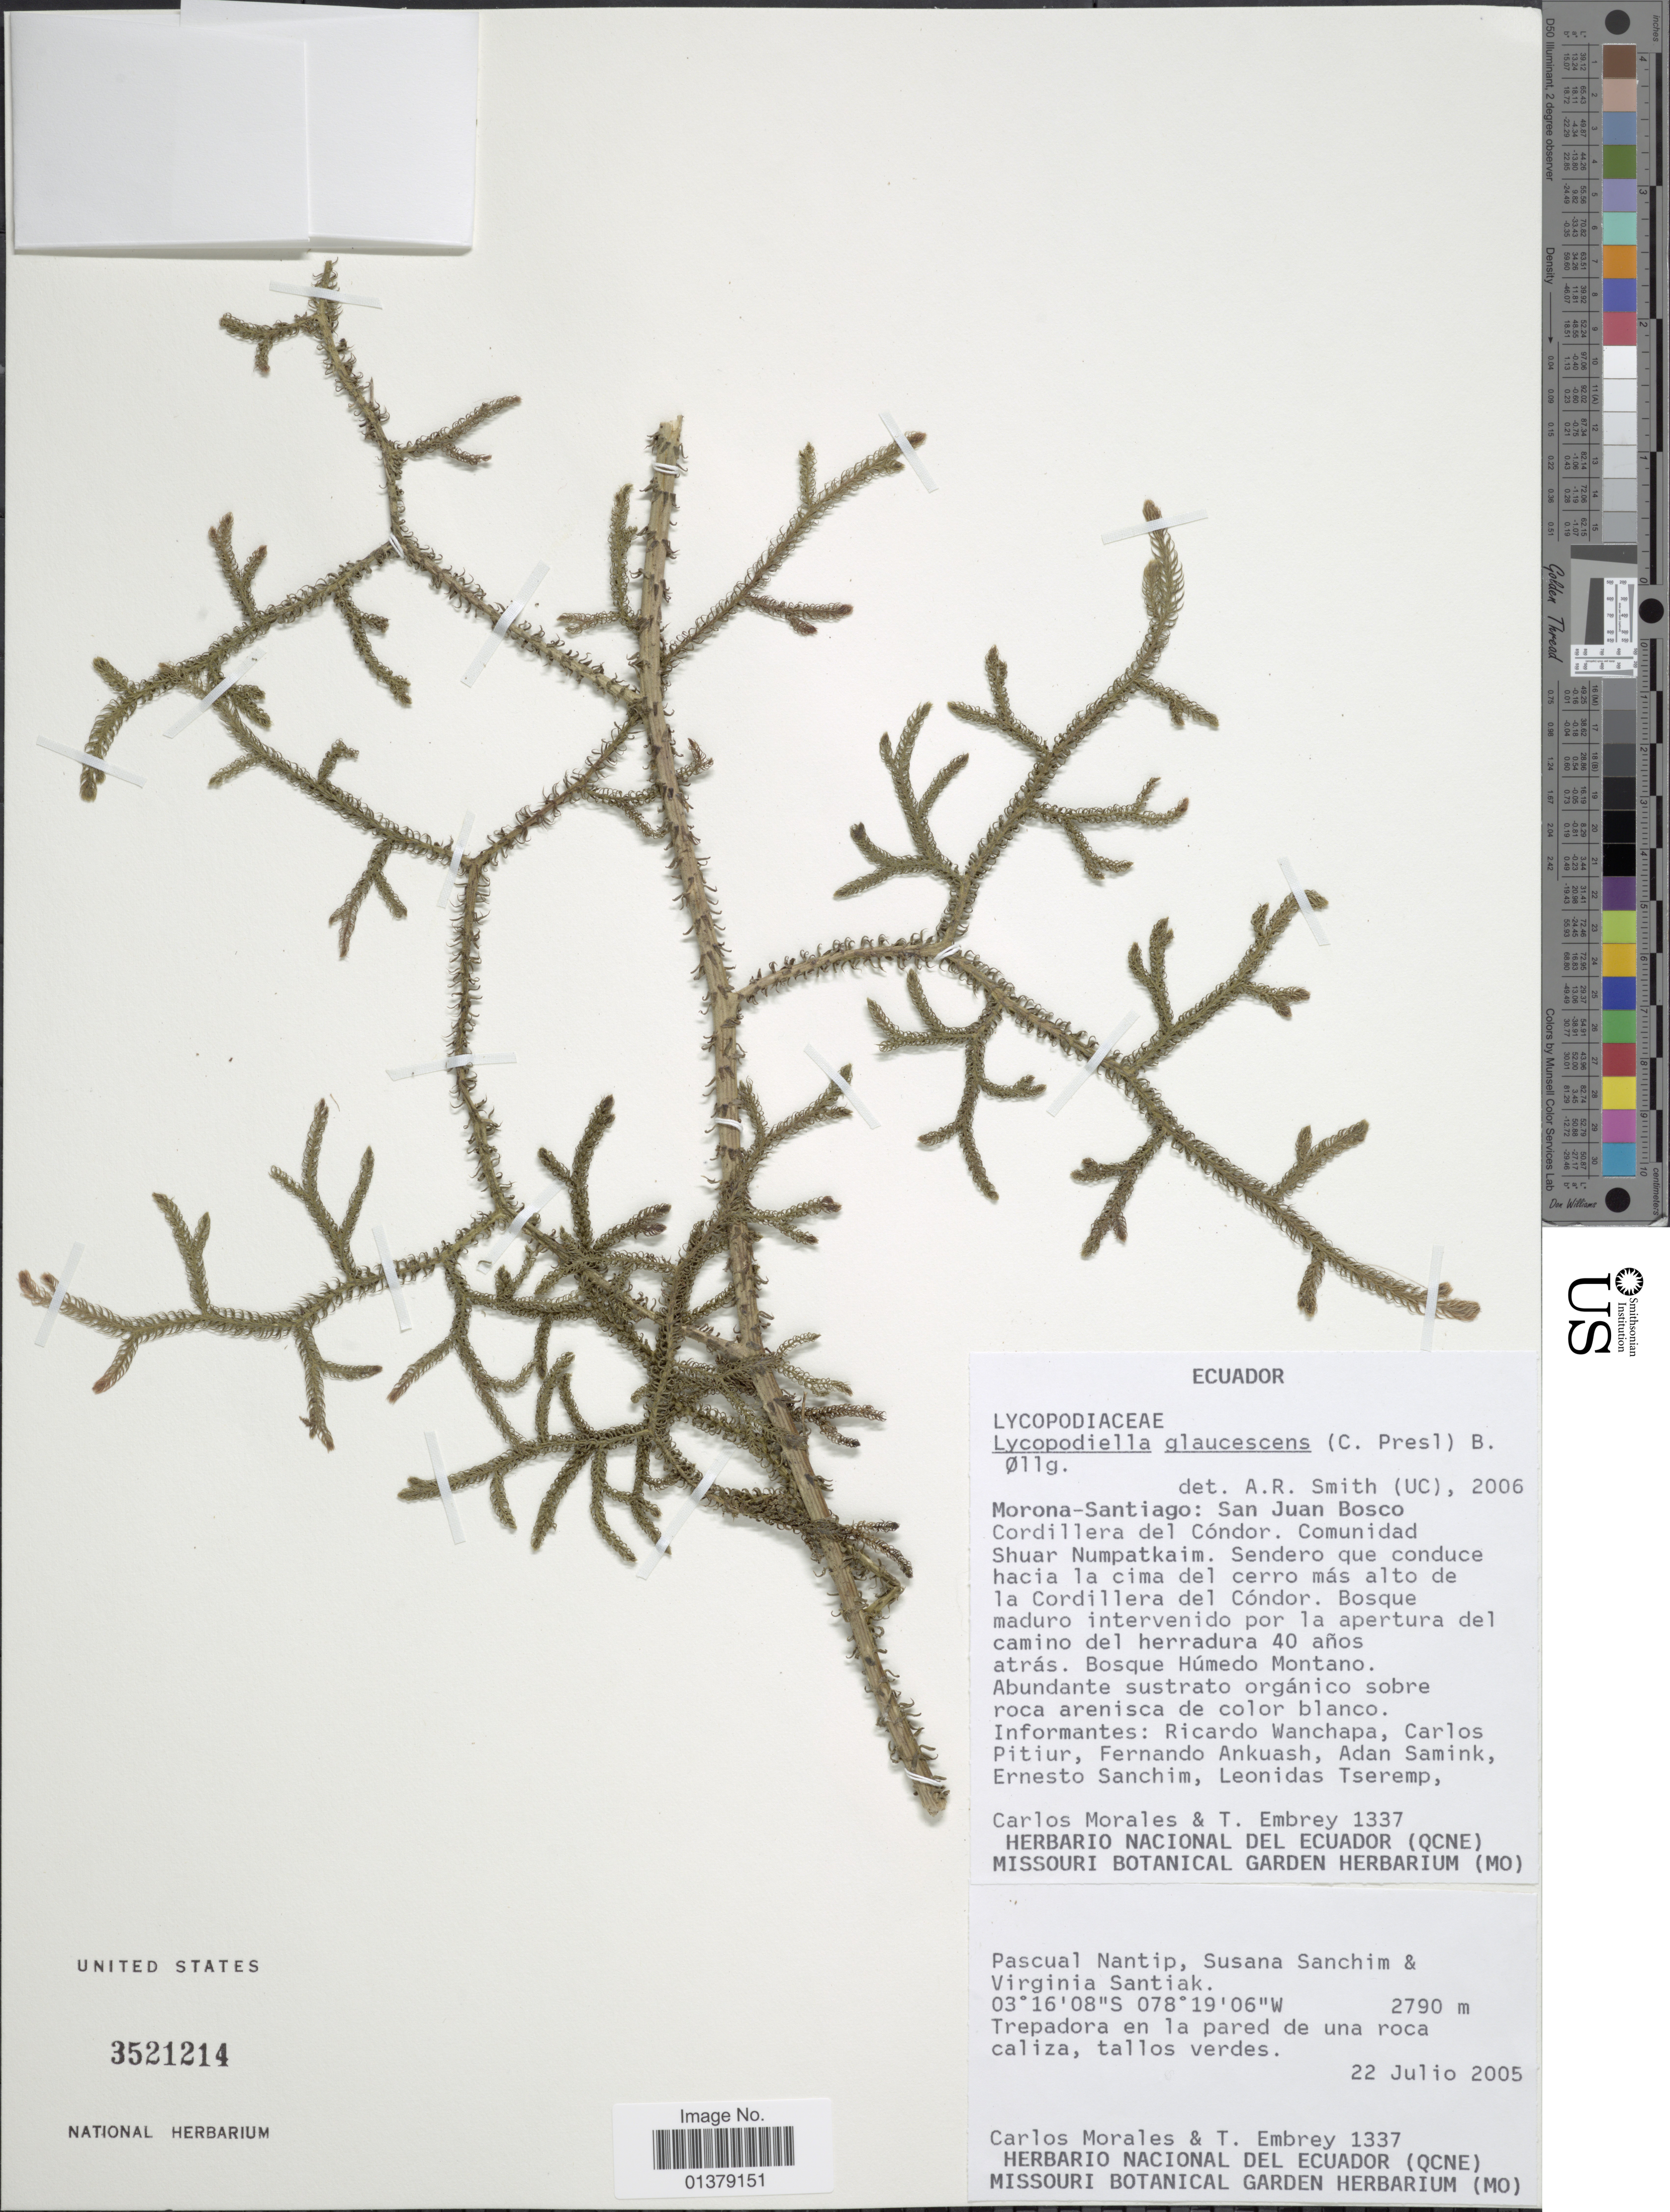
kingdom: Plantae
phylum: Tracheophyta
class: Lycopodiopsida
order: Lycopodiales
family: Lycopodiaceae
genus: Palhinhaea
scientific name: Palhinhaea glaucescens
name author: (C. Presl) Holub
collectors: C. Morales & T. Embrey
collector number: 1337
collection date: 2005-07-22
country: Ecuador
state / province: Morona-Santiago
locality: San Juan Bosco Cordillera del Cóndor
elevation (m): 2790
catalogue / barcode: US 3521214